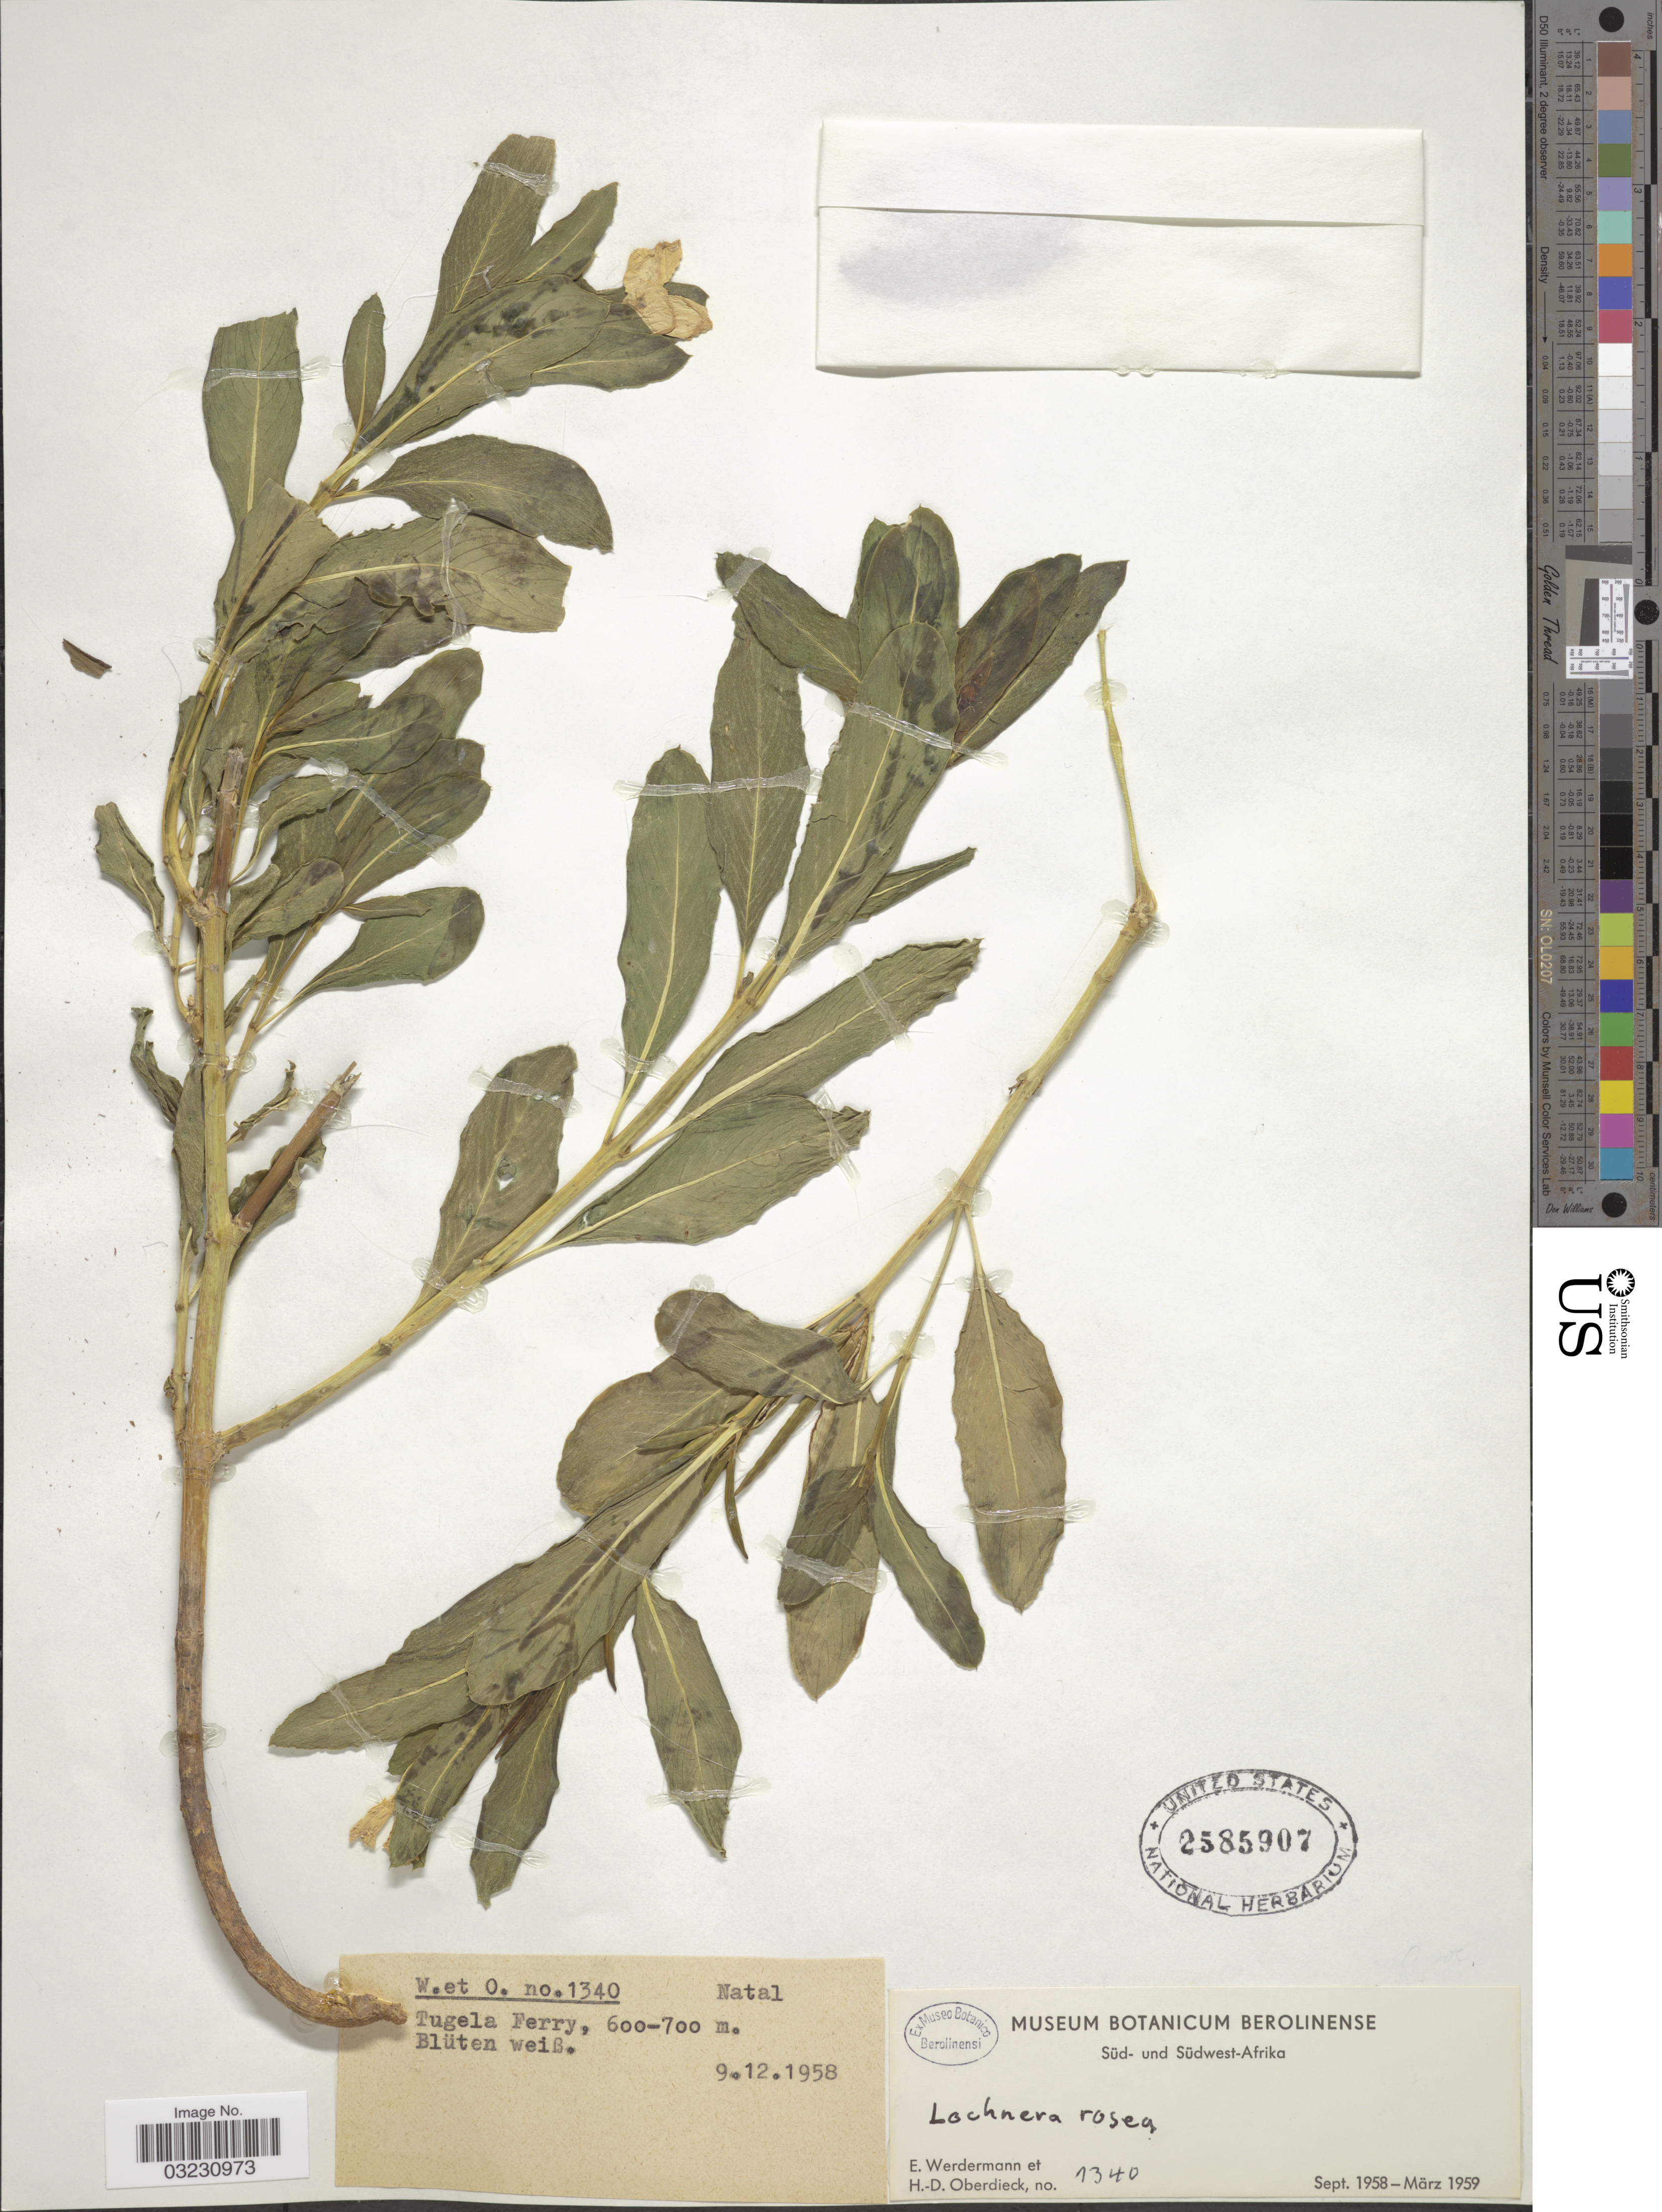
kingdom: Plantae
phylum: Tracheophyta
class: Magnoliopsida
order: Gentianales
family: Apocynaceae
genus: Catharanthus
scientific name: Catharanthus roseus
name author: (L.) G. Don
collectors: E. Werdermann & H. Oberdieck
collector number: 1340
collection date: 1958-12-09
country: South Africa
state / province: KwaZulu-Natal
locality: Natal. Süd-Afrika. Tugela Ferry.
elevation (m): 600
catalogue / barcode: US 2585907